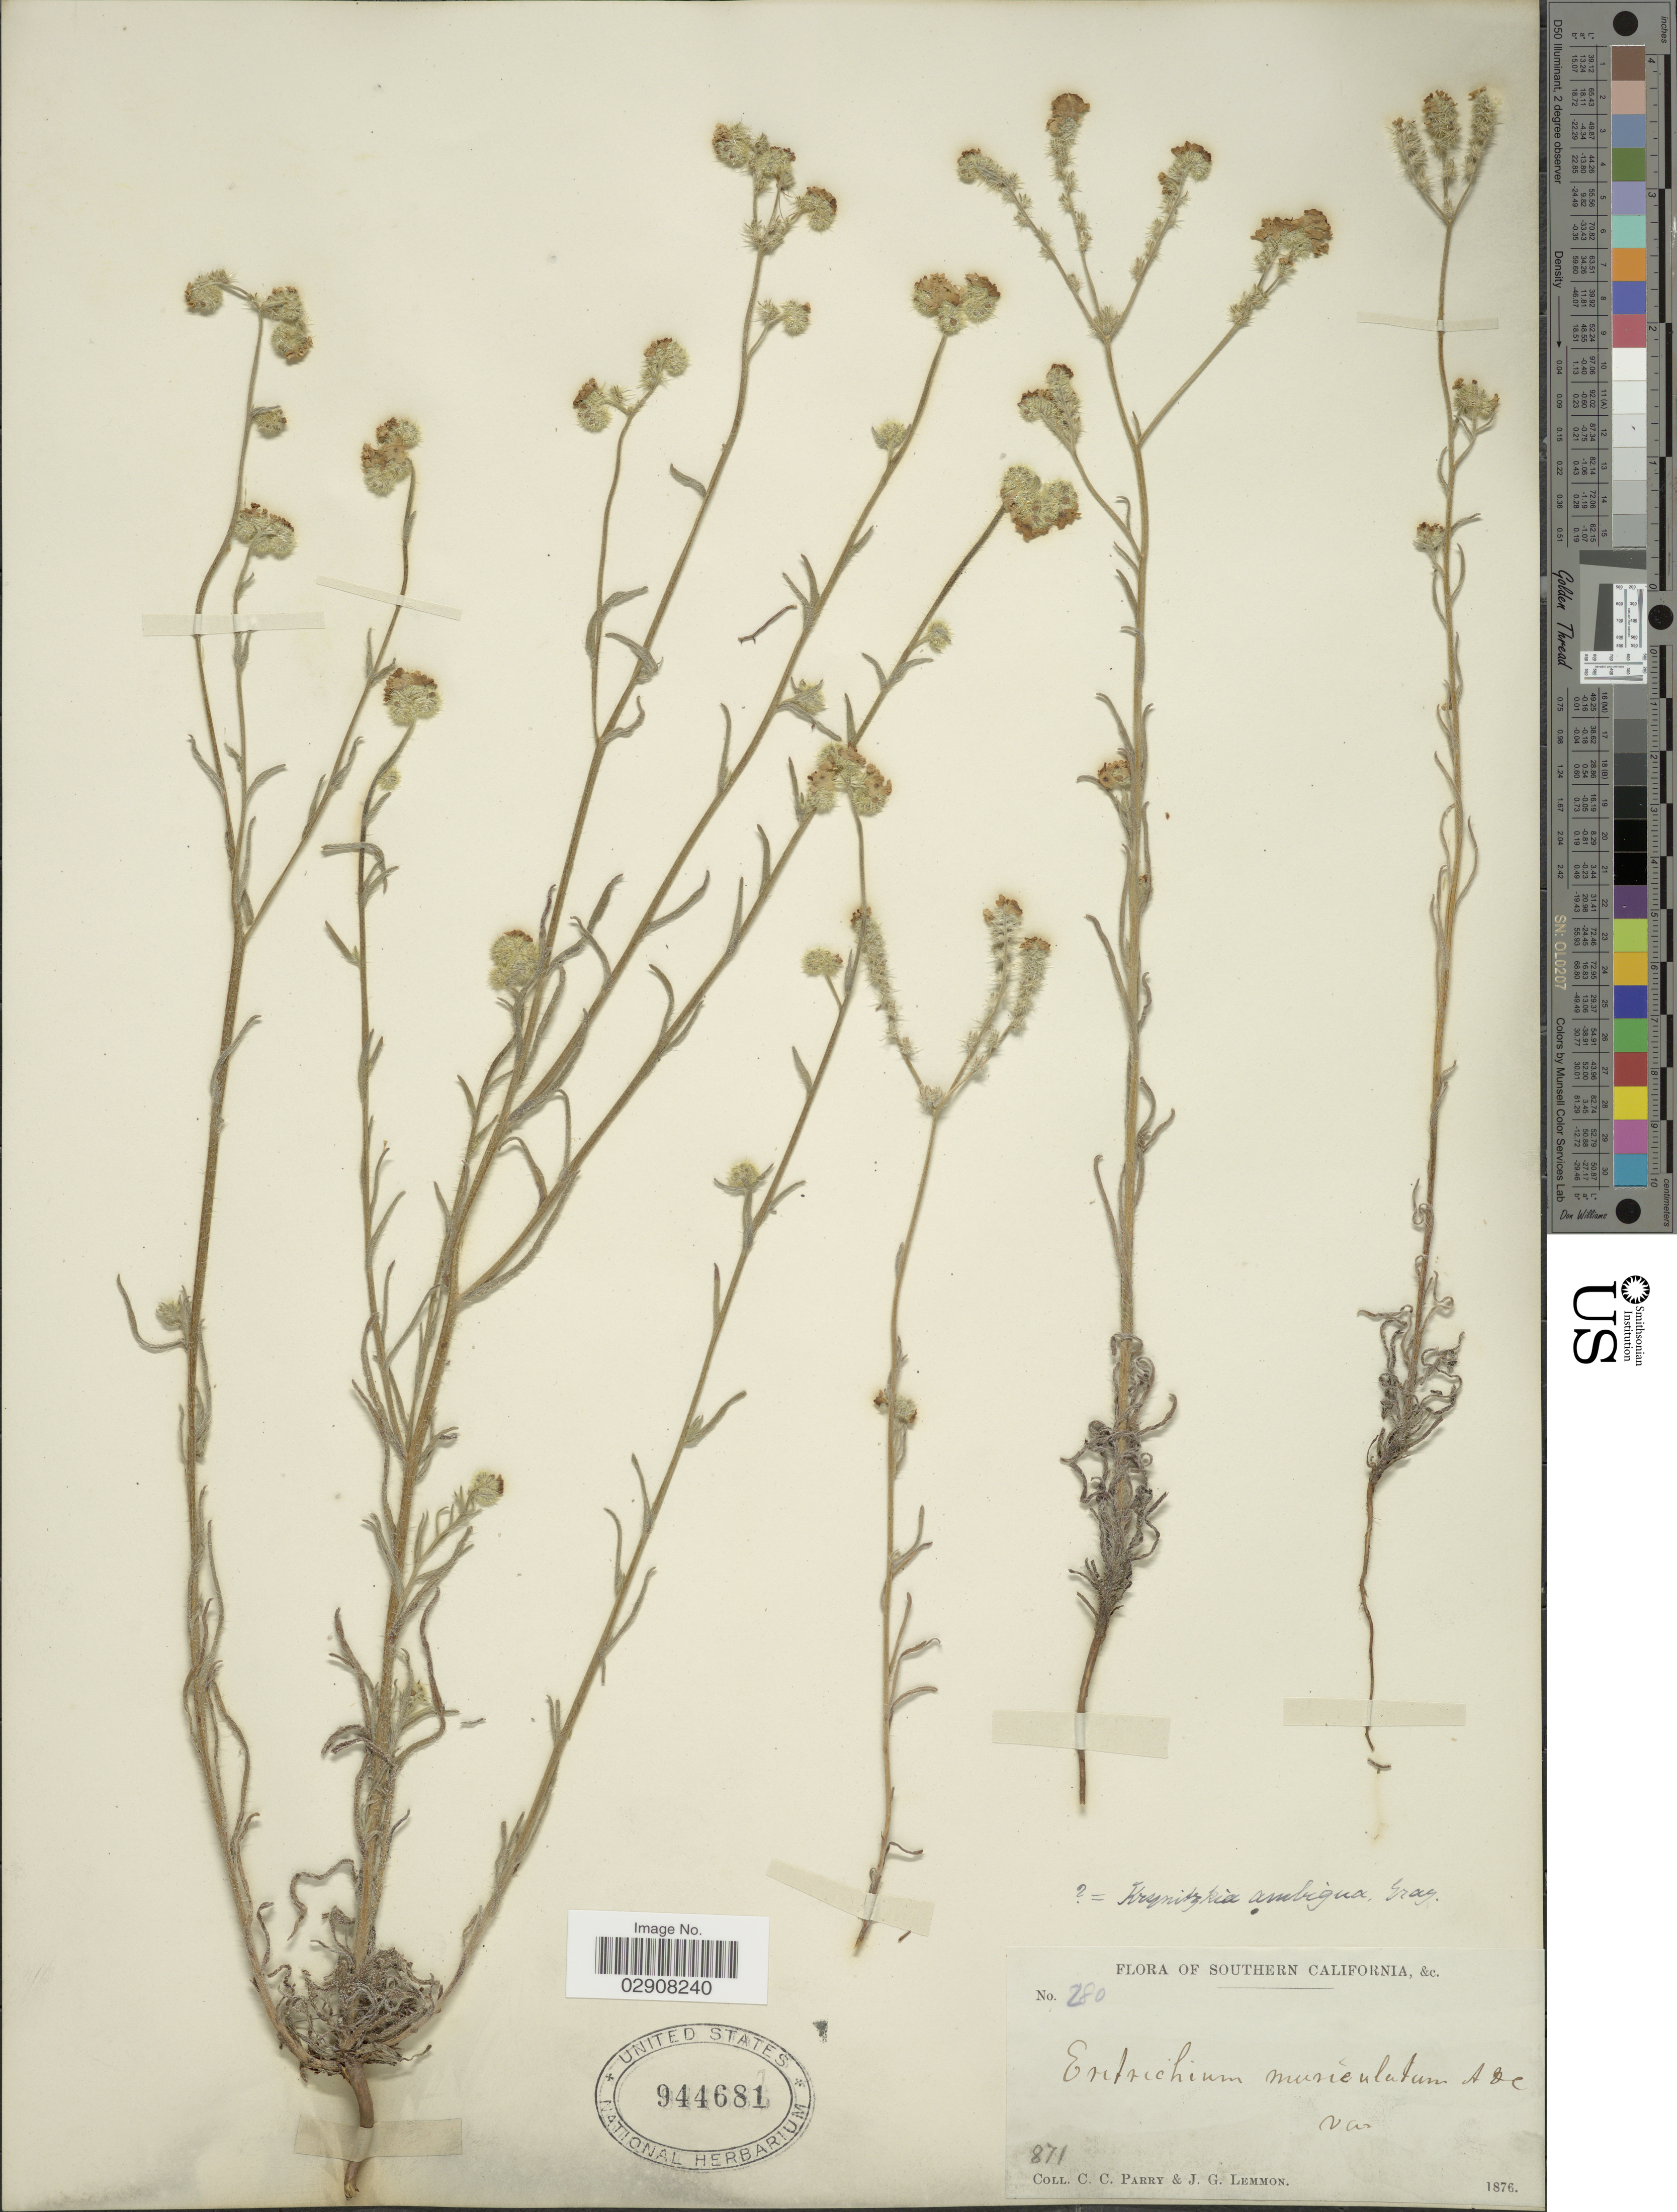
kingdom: Plantae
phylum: Tracheophyta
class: Magnoliopsida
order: Boraginales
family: Boraginaceae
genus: Cryptantha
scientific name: Cryptantha muricata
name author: (Hook. & Arn.) A. Nelson & J.F. Macbr.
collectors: C. C. Parry & J. Lemmon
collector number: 280/871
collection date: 1876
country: United States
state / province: California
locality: Southern California.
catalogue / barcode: US 944681